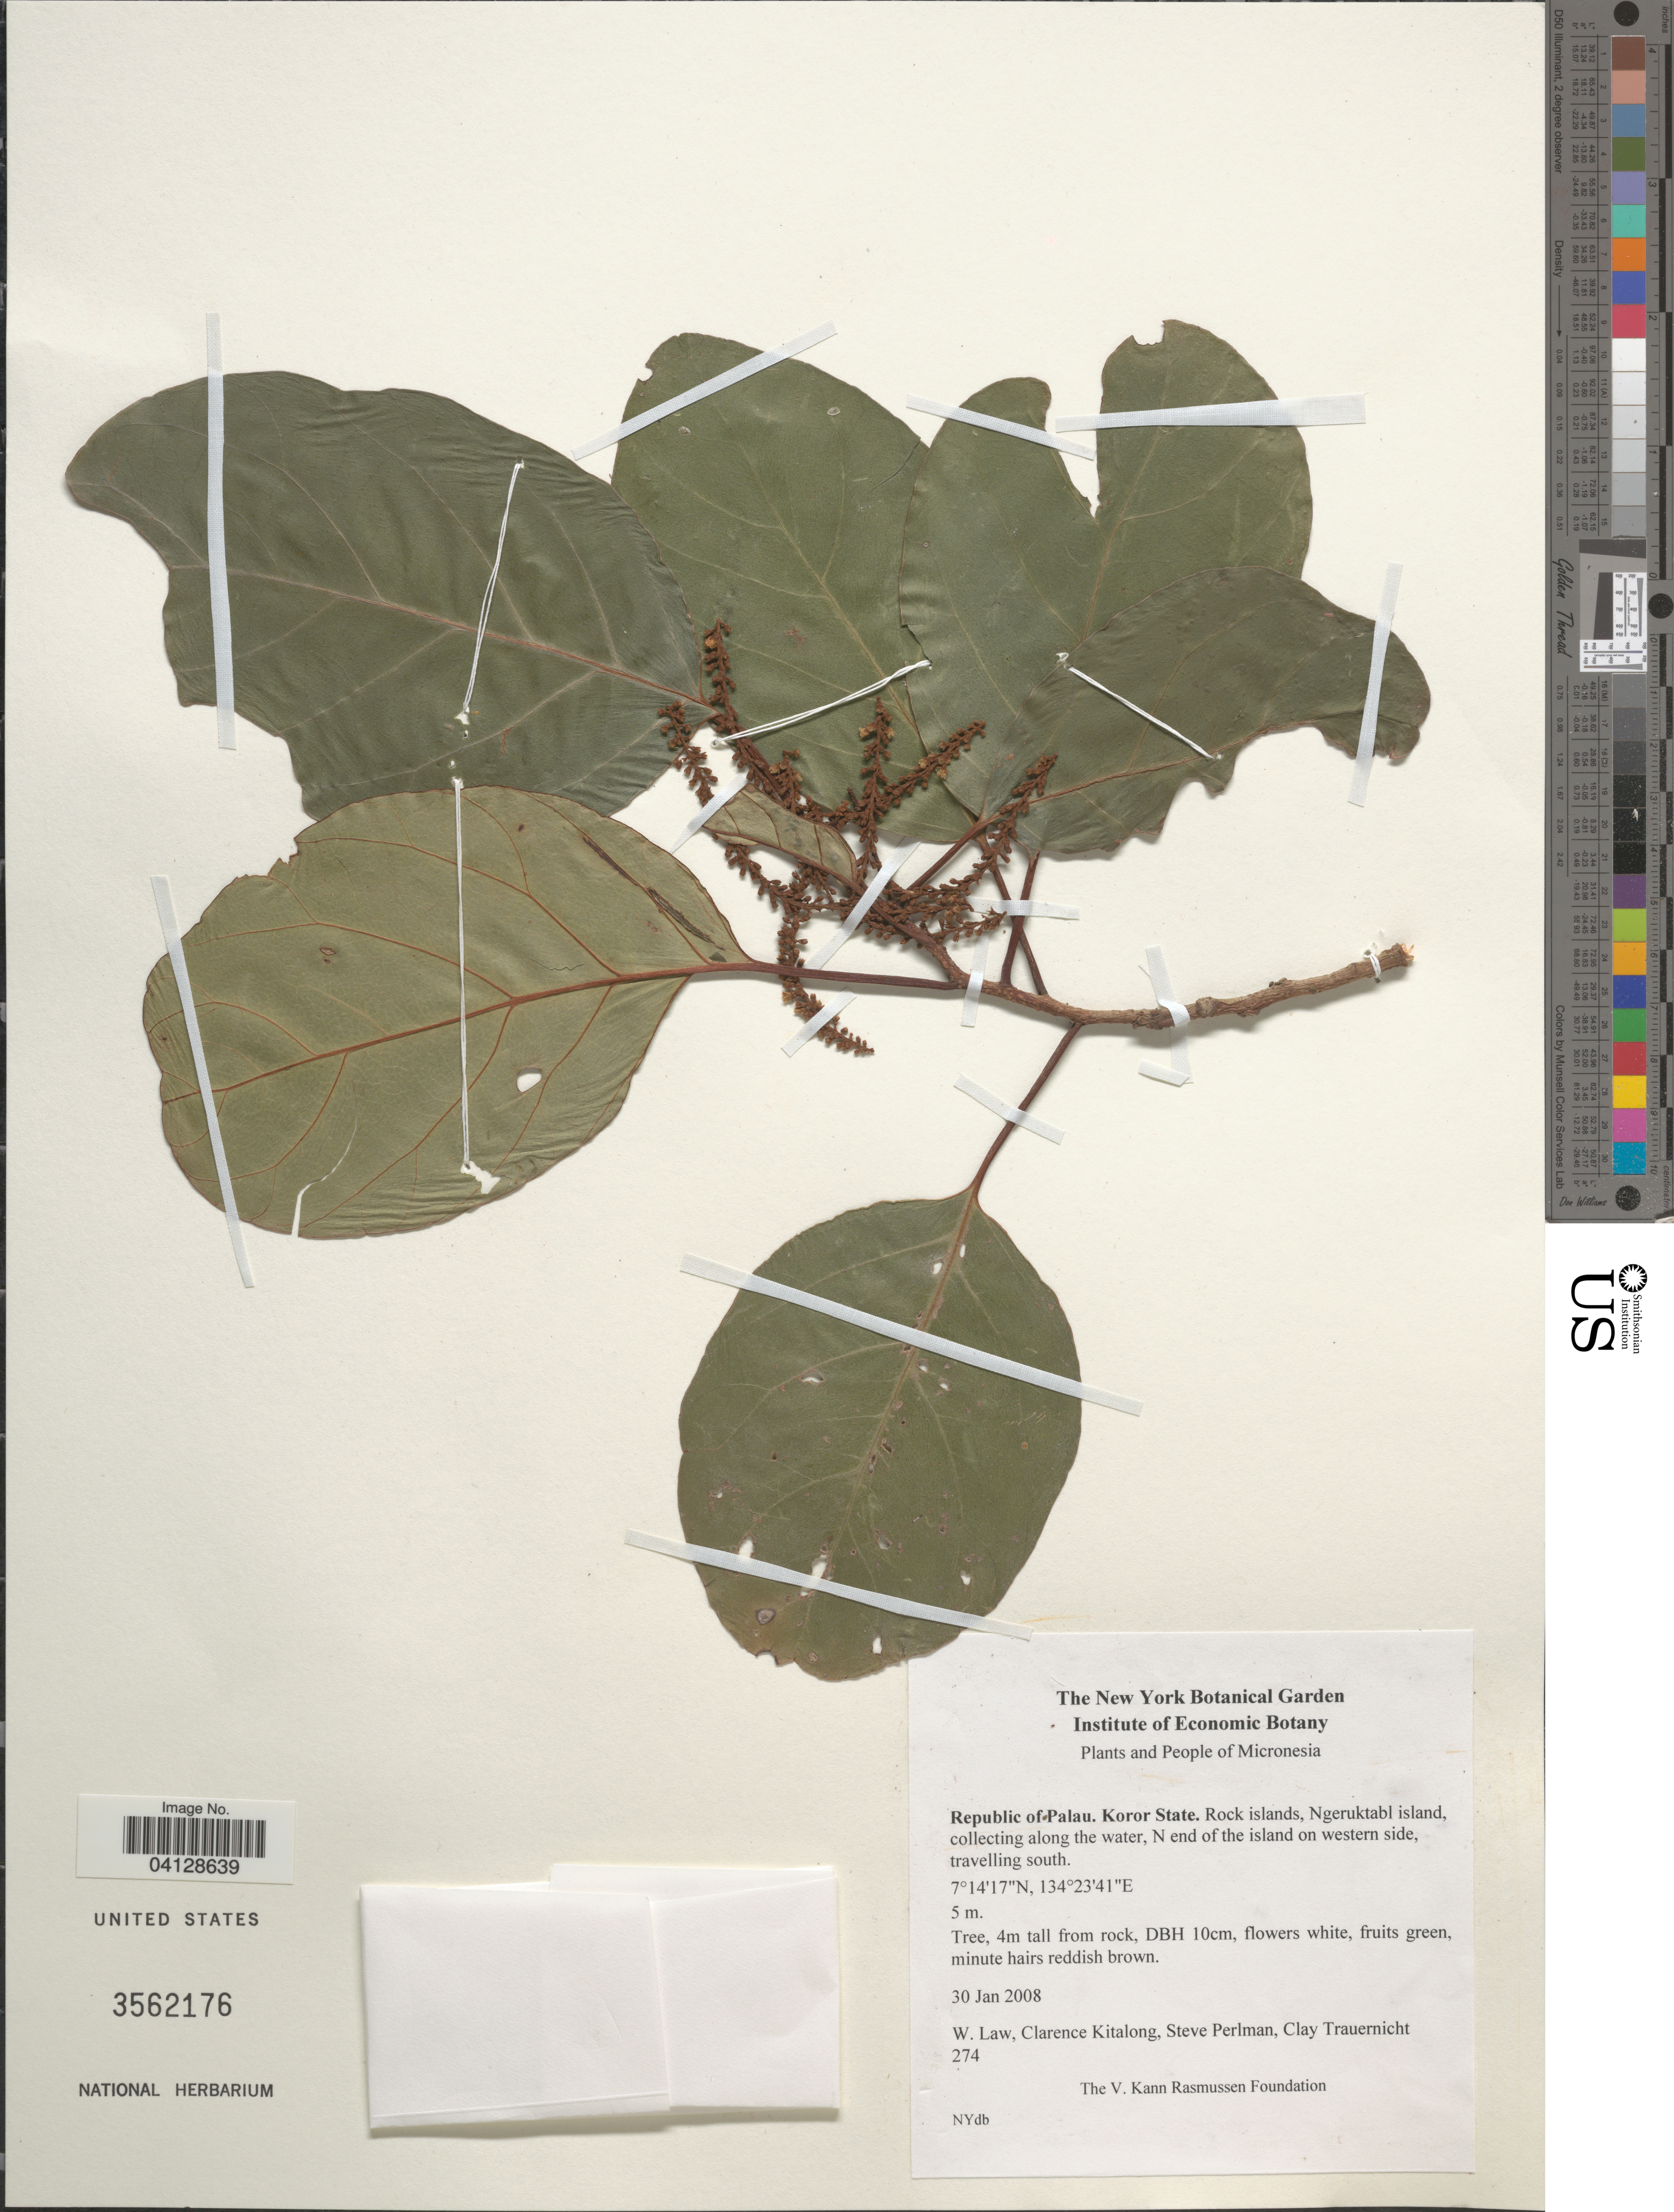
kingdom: Plantae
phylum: Tracheophyta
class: Magnoliopsida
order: Ericales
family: Primulaceae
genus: Maesa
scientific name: Maesa palauensis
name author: Mez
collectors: W. Law, C. Kitalong, S. Perlman & C. Trauernicht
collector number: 274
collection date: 2008-01-30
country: Palau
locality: Micronesia. Republic of Palau. Koror State. Rock islands, Ngeruktabl island, collecting along the water, N end of he island on western side, travelling south.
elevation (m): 5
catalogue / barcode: US 3562176